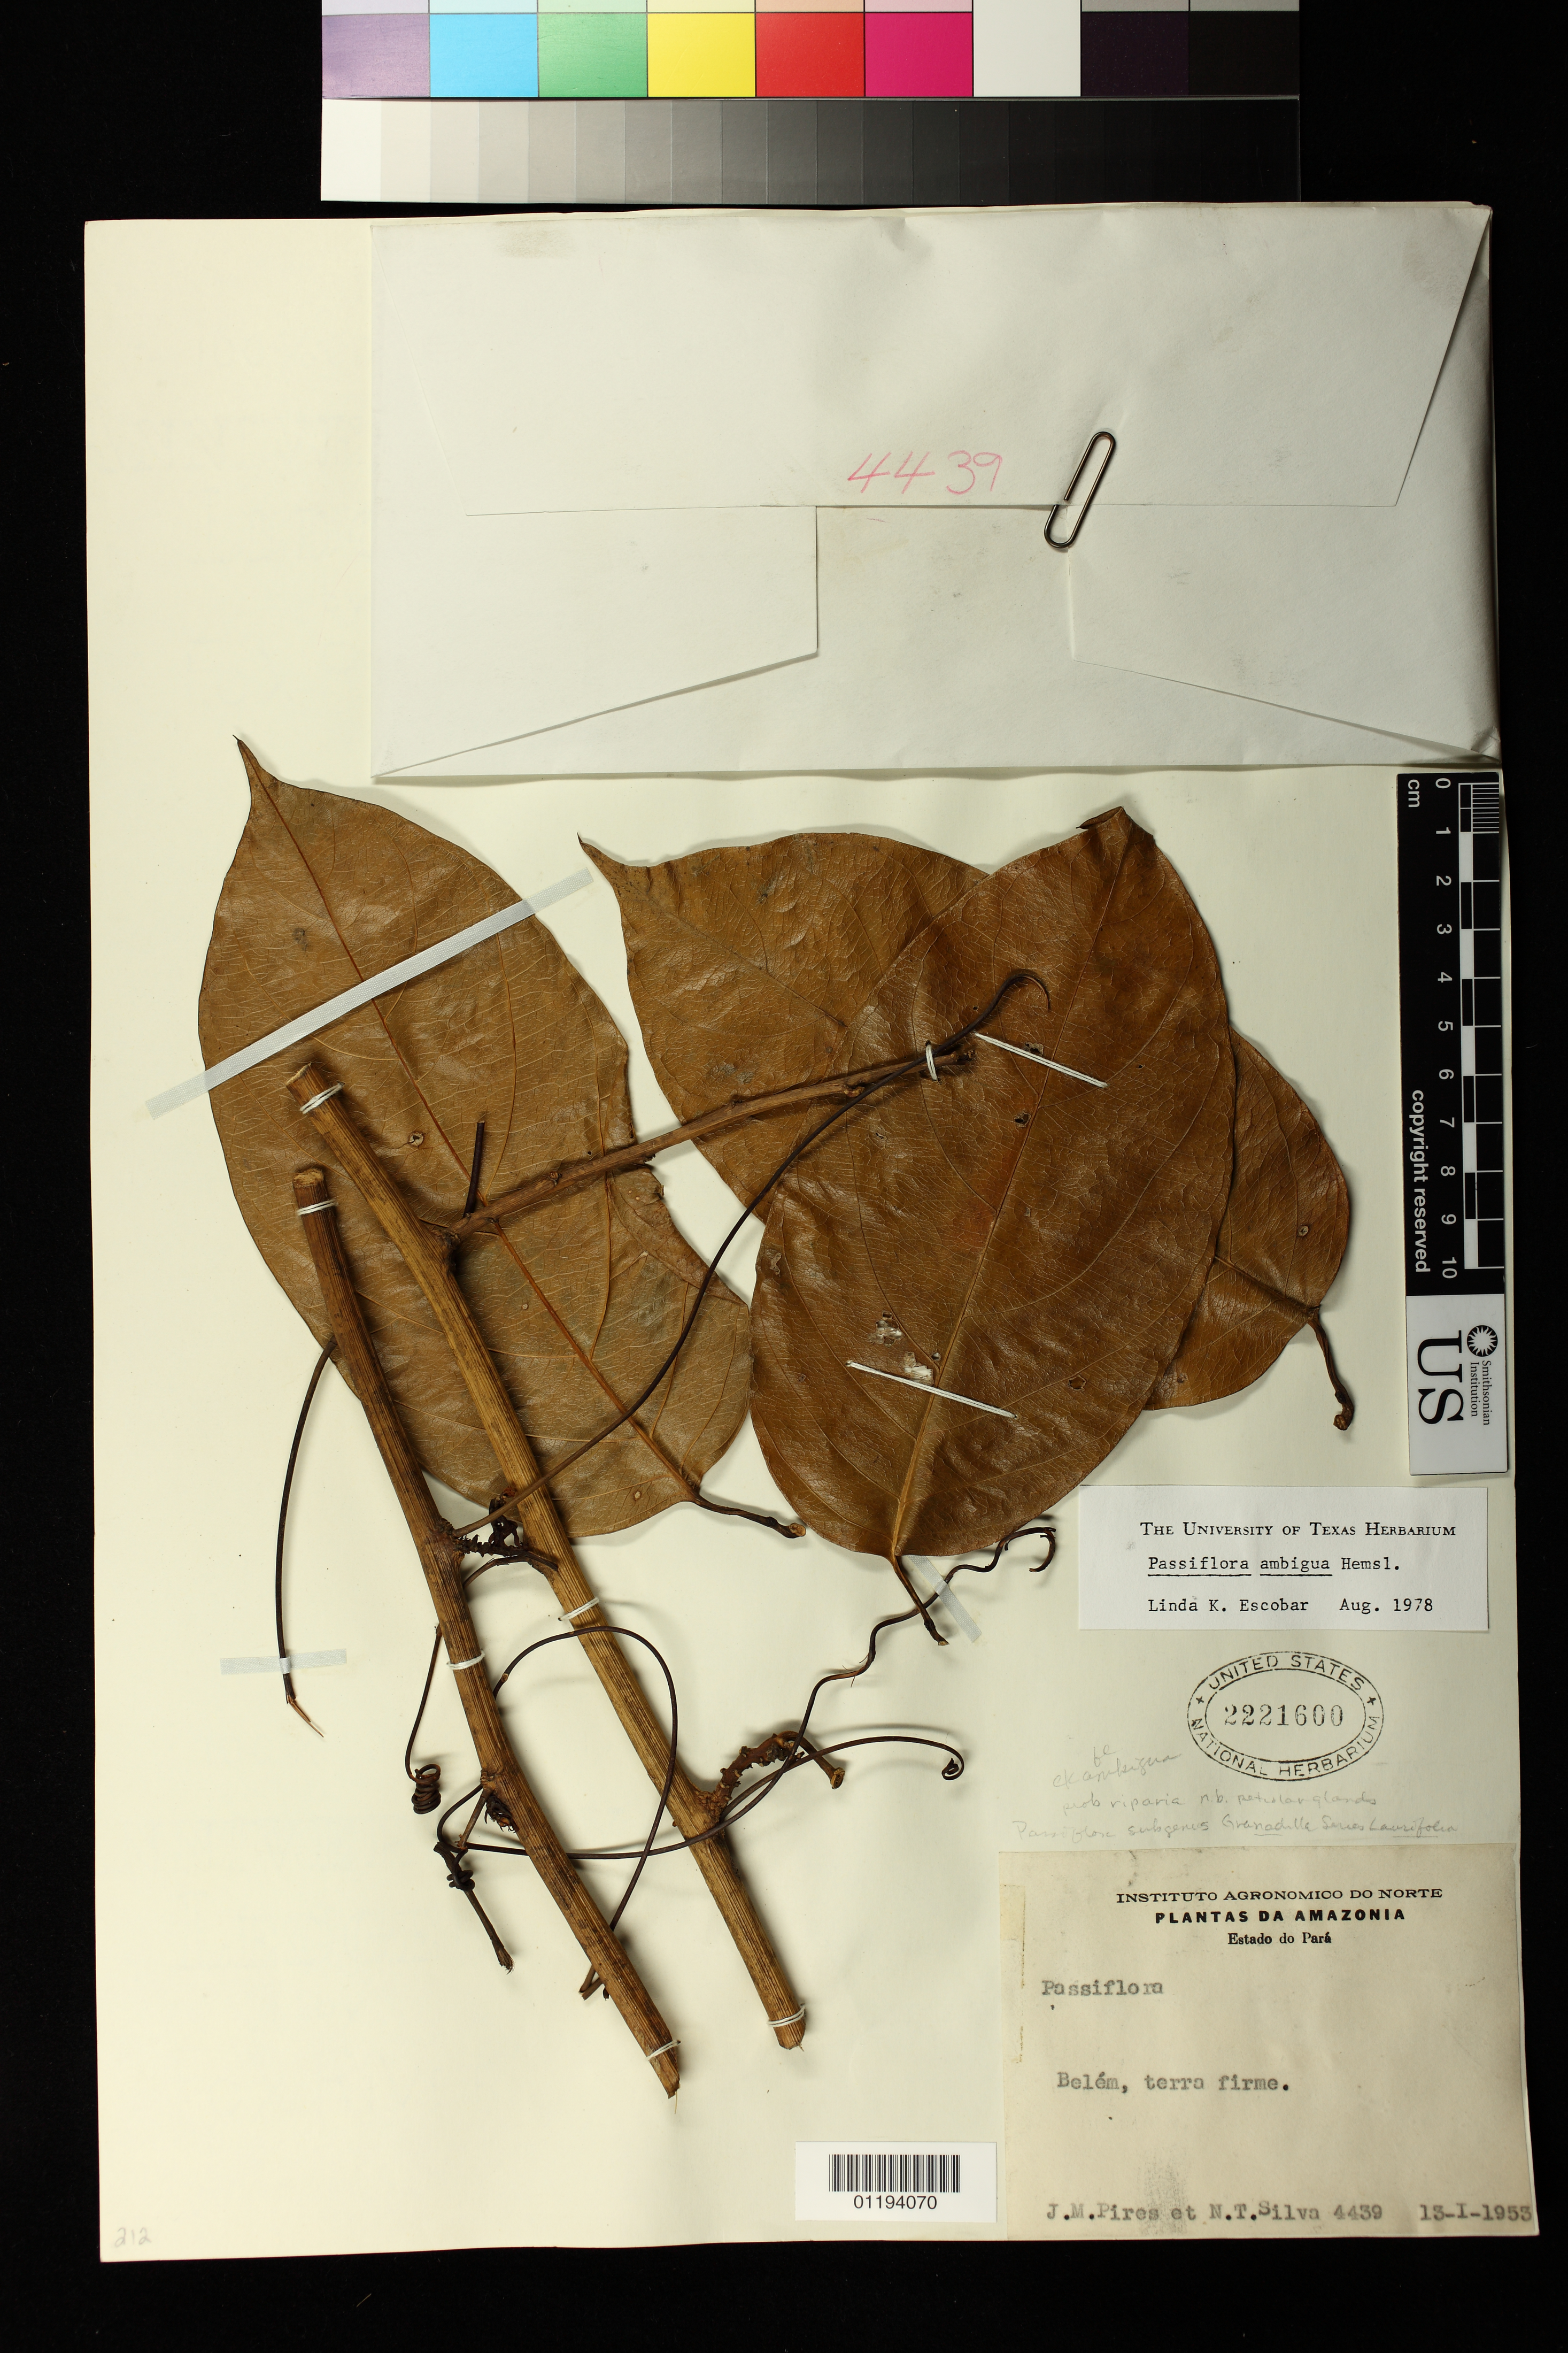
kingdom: Plantae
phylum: Tracheophyta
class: Magnoliopsida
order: Malpighiales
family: Passifloraceae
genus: Passiflora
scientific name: Passiflora ambigua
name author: Hemsl.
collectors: J. M. Pires & N. T. Silva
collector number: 4439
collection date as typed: Jan 13 1953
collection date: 1953-01-13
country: Brazil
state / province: Pará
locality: Belem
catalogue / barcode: US 2221600